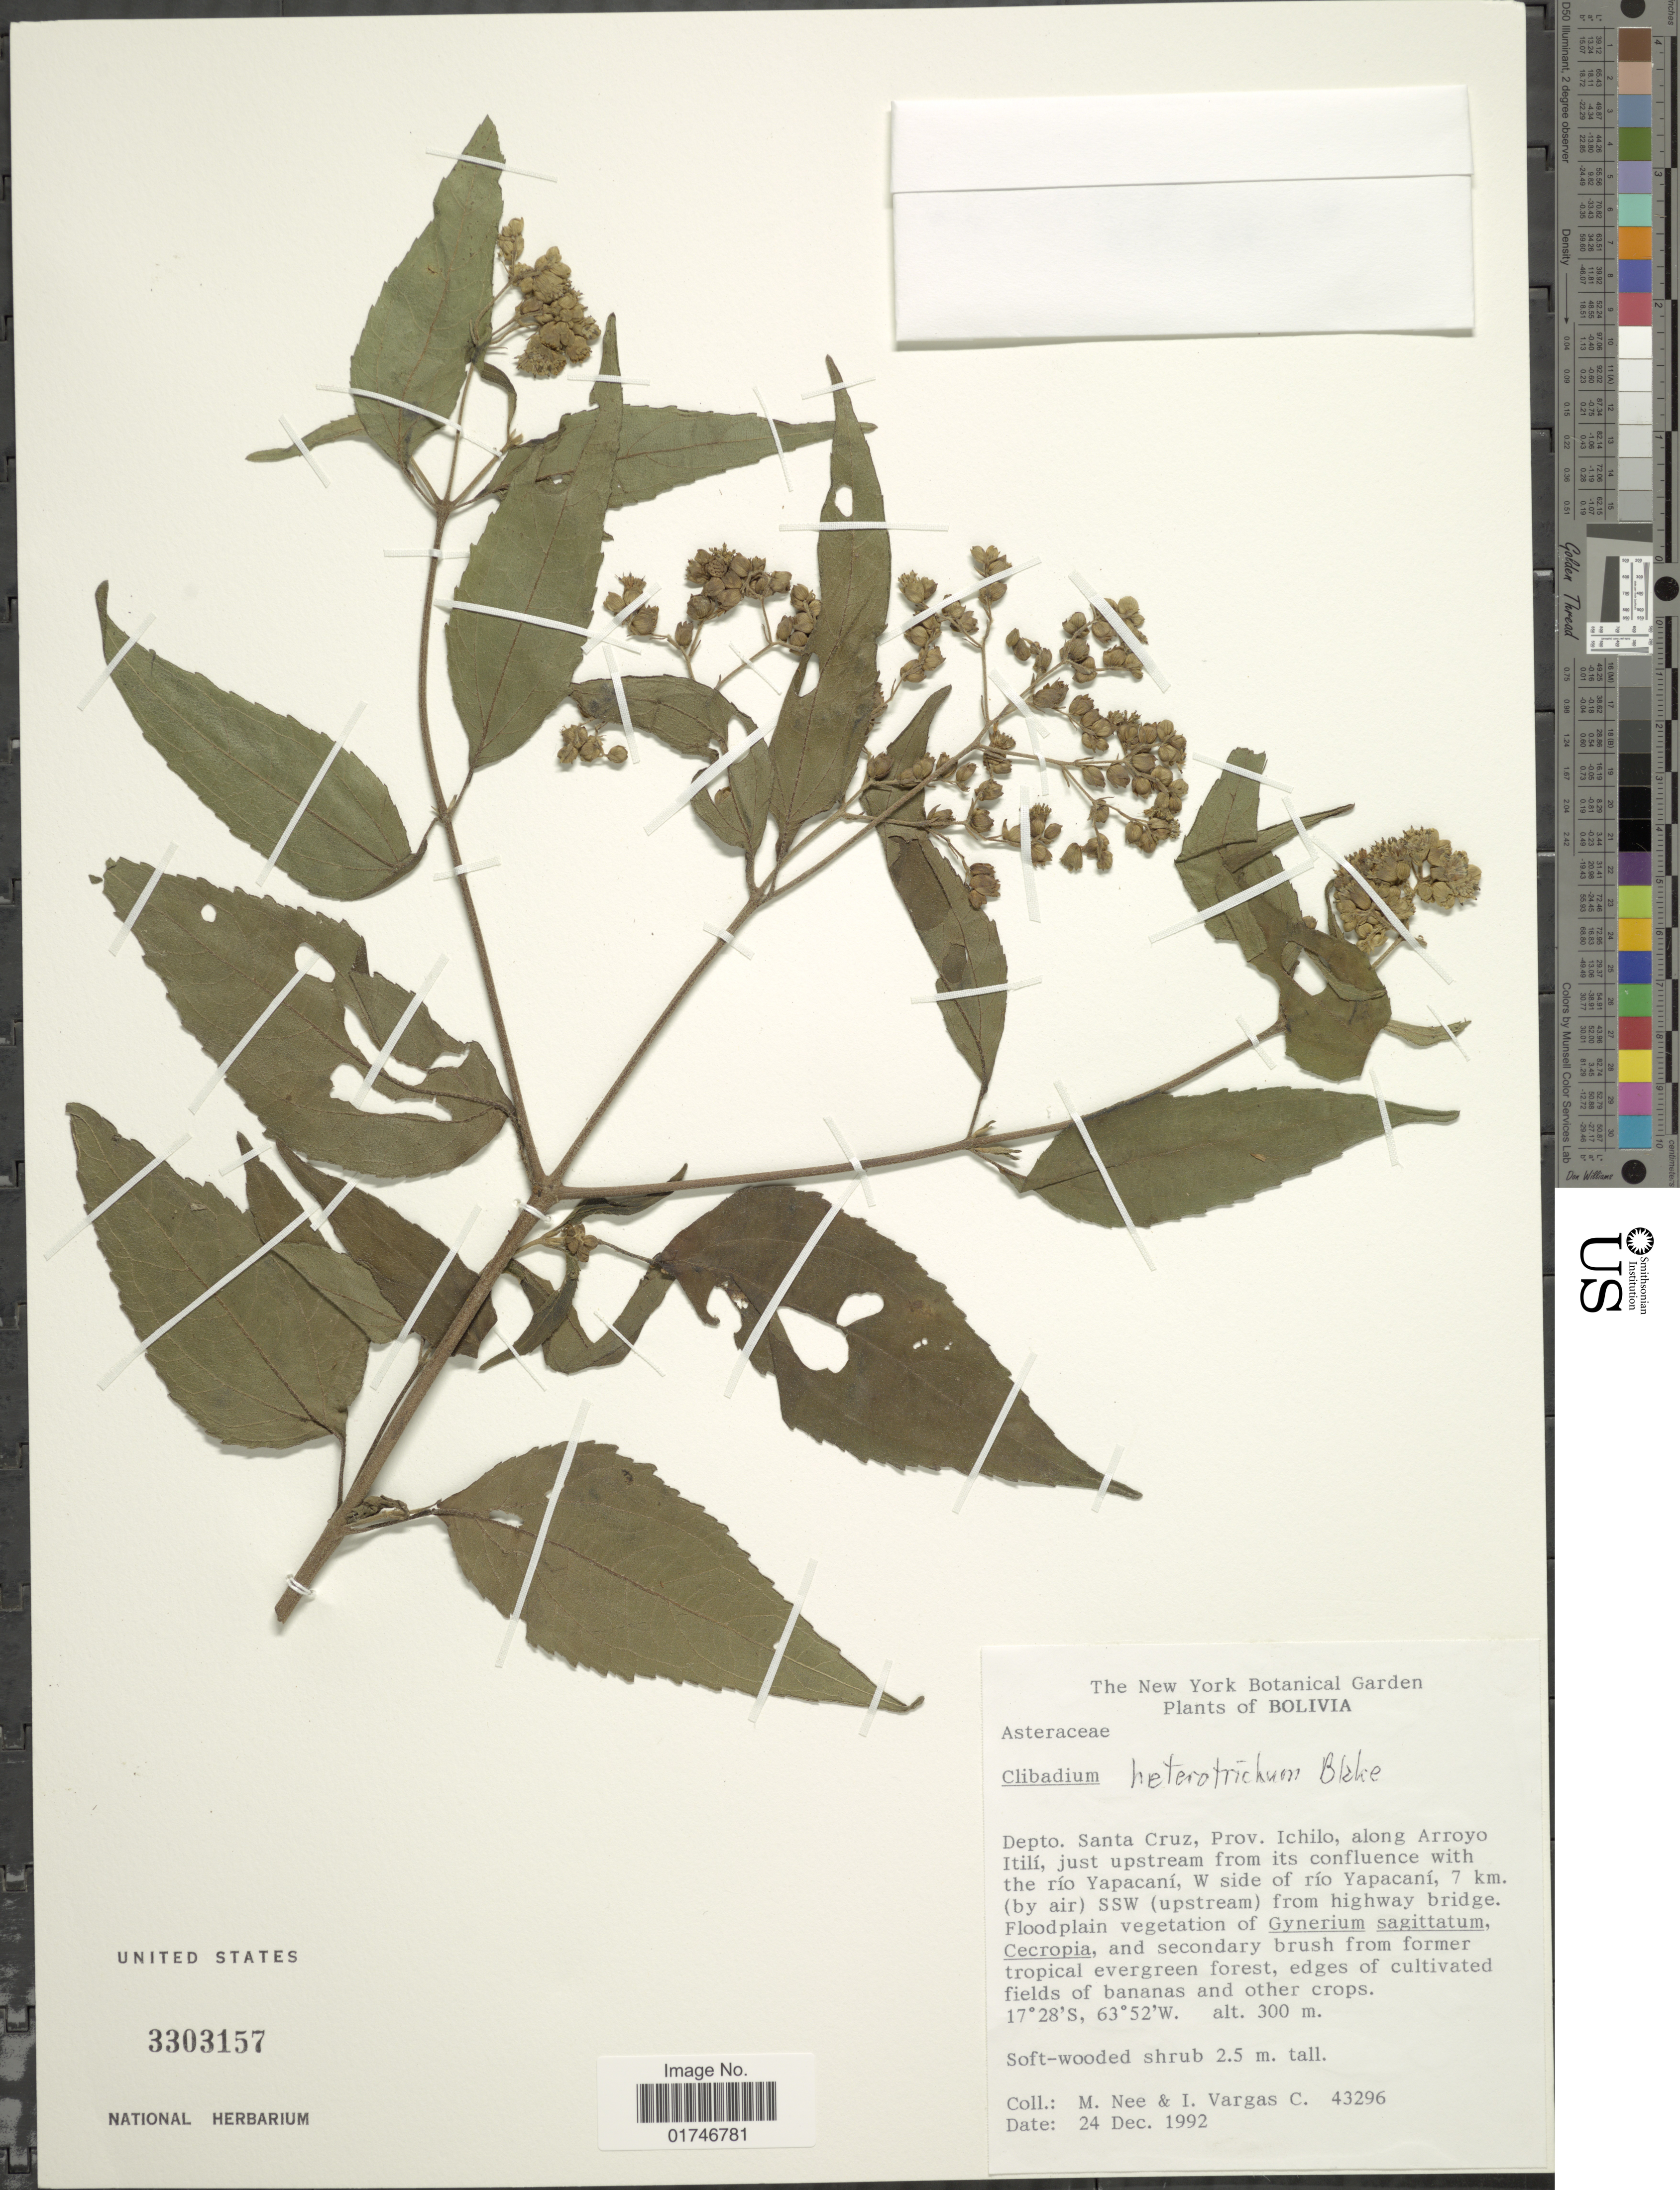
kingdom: Plantae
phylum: Tracheophyta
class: Magnoliopsida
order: Asterales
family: Asteraceae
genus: Clibadium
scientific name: Clibadium remotiflorum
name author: S.F. Blake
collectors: M. Nee & I. Vargas C.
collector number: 43296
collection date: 1992-12-24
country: Bolivia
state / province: Santa Cruz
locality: Depto. Santa Cruz, Prov. Ichilo, along Arroyo Itilí, just upstream from its confluence with the río Yapacaní, W side of río Yapacaní, 7 km. (by air) SSW (upstream) from highway bridge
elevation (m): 300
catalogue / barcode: US 3303157